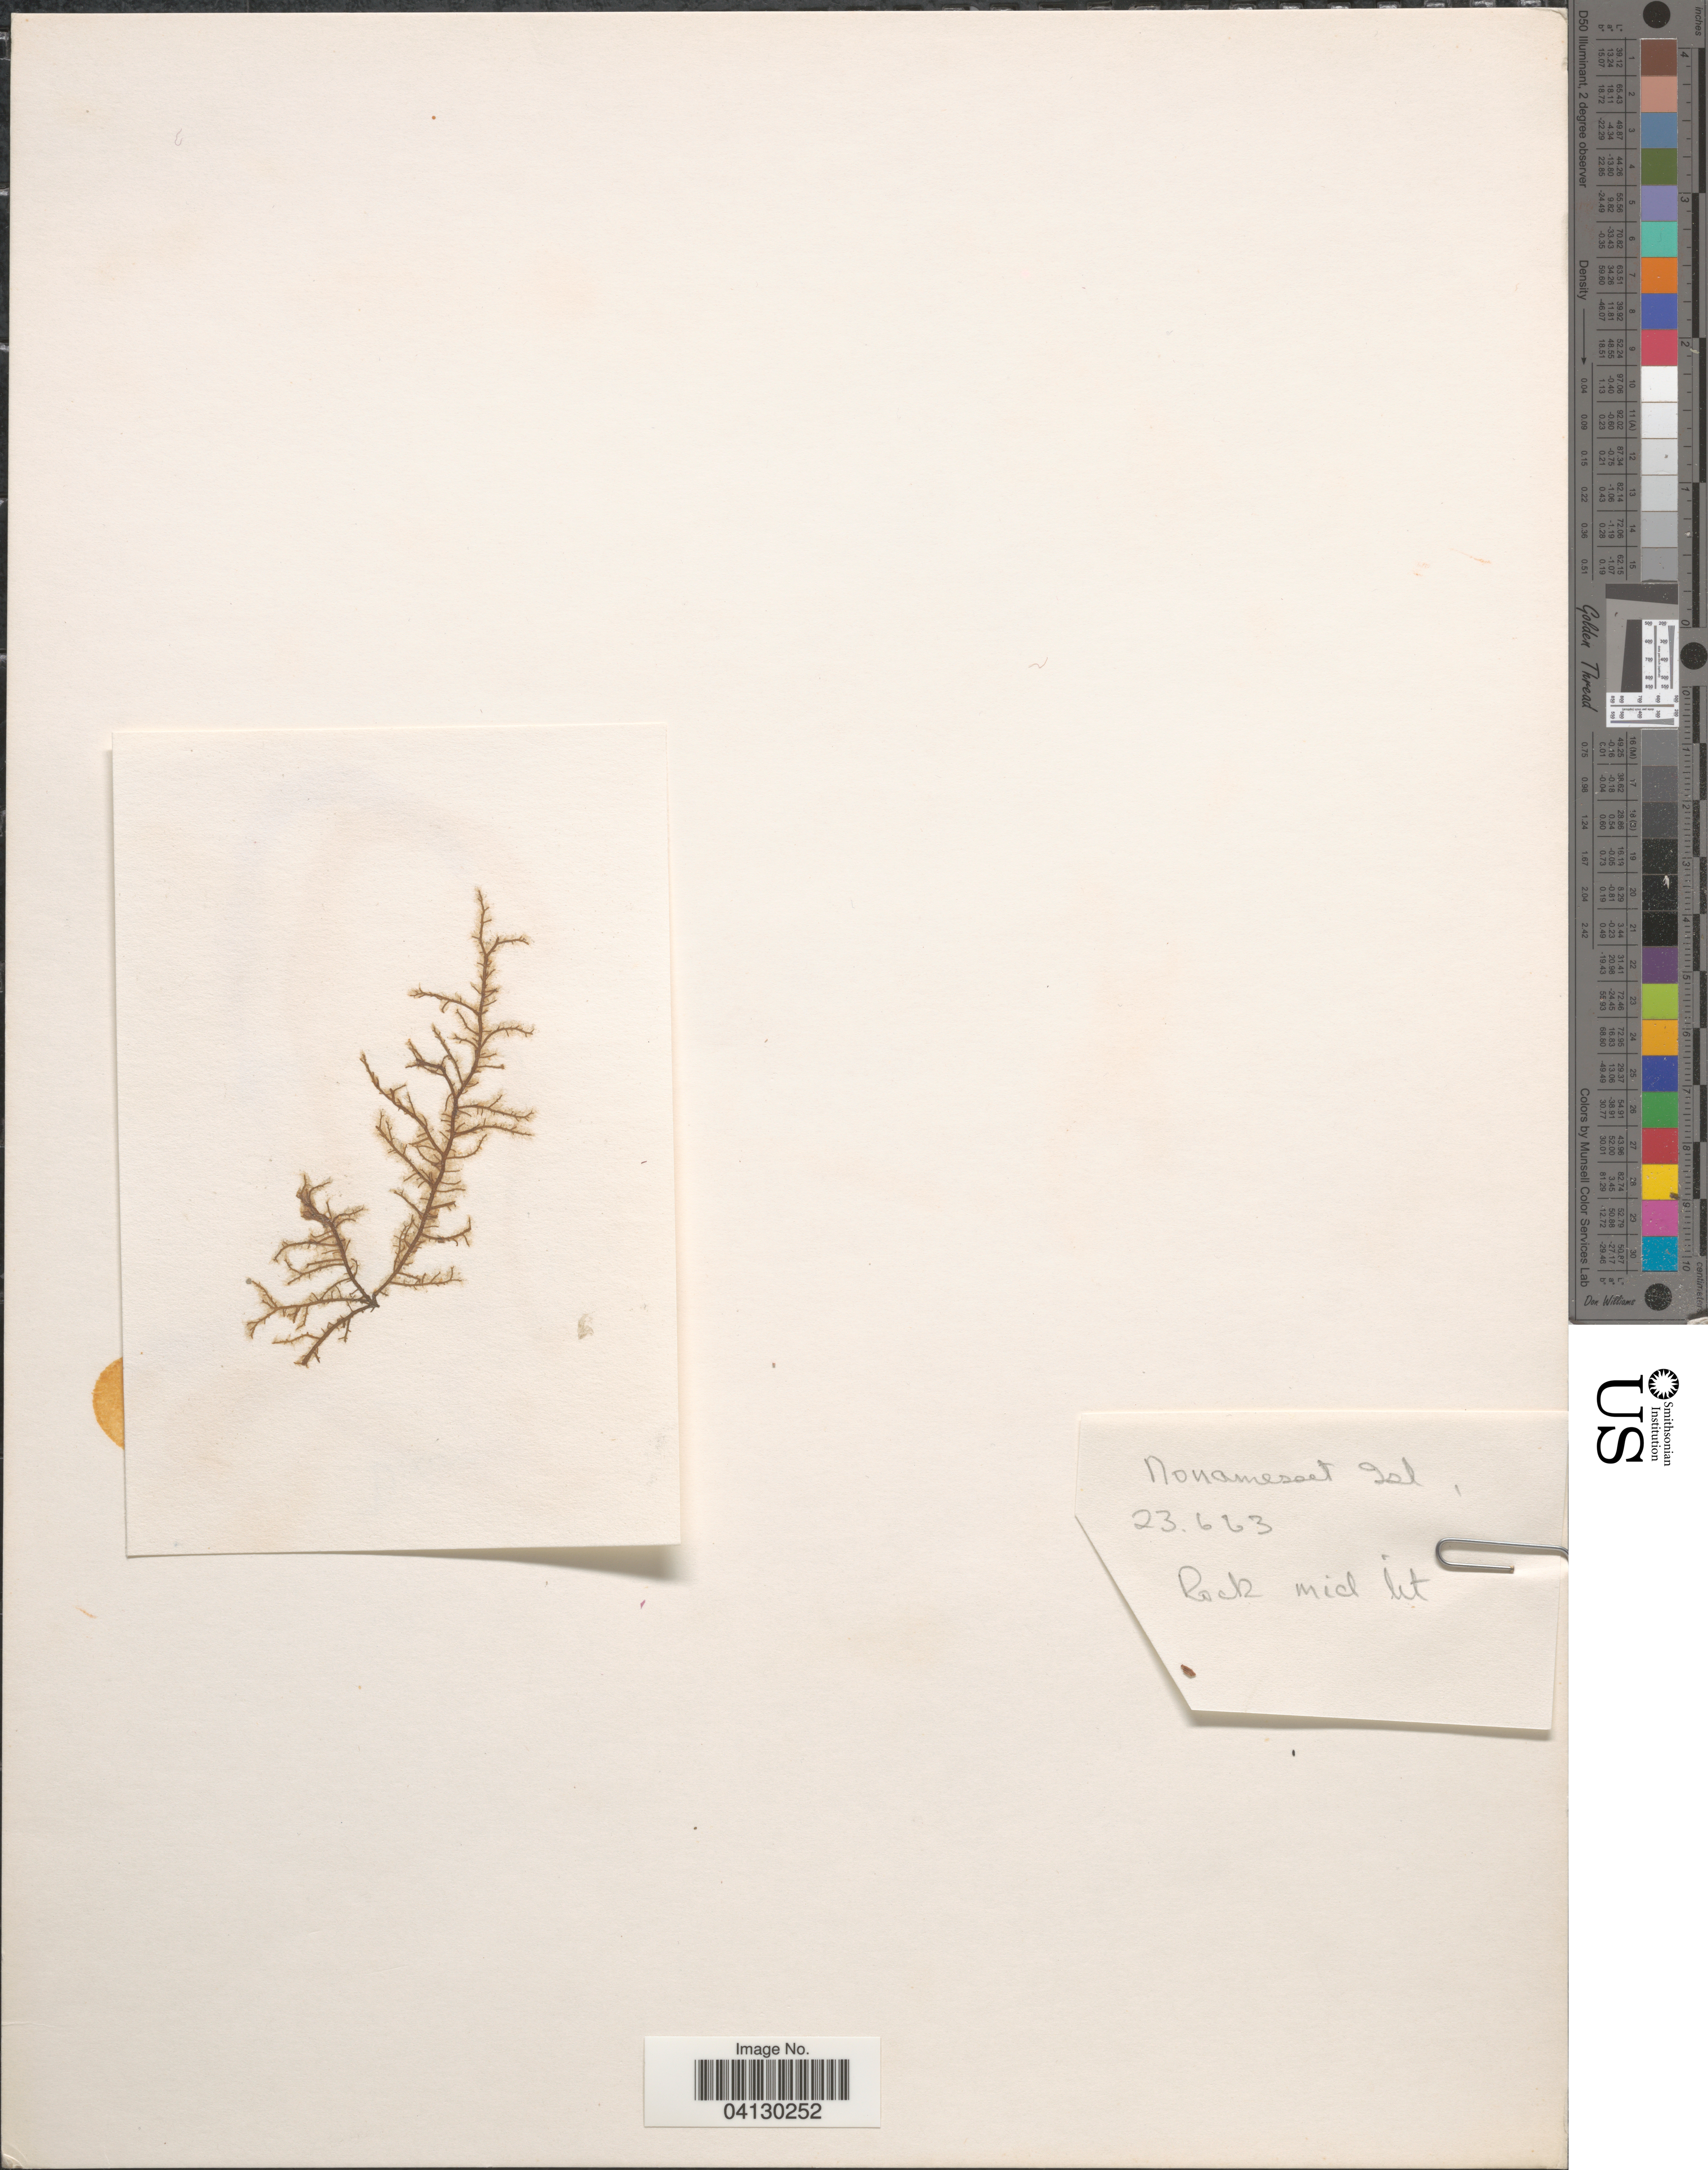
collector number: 23663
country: United States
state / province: Massachusetts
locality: Nonamesset Isl.